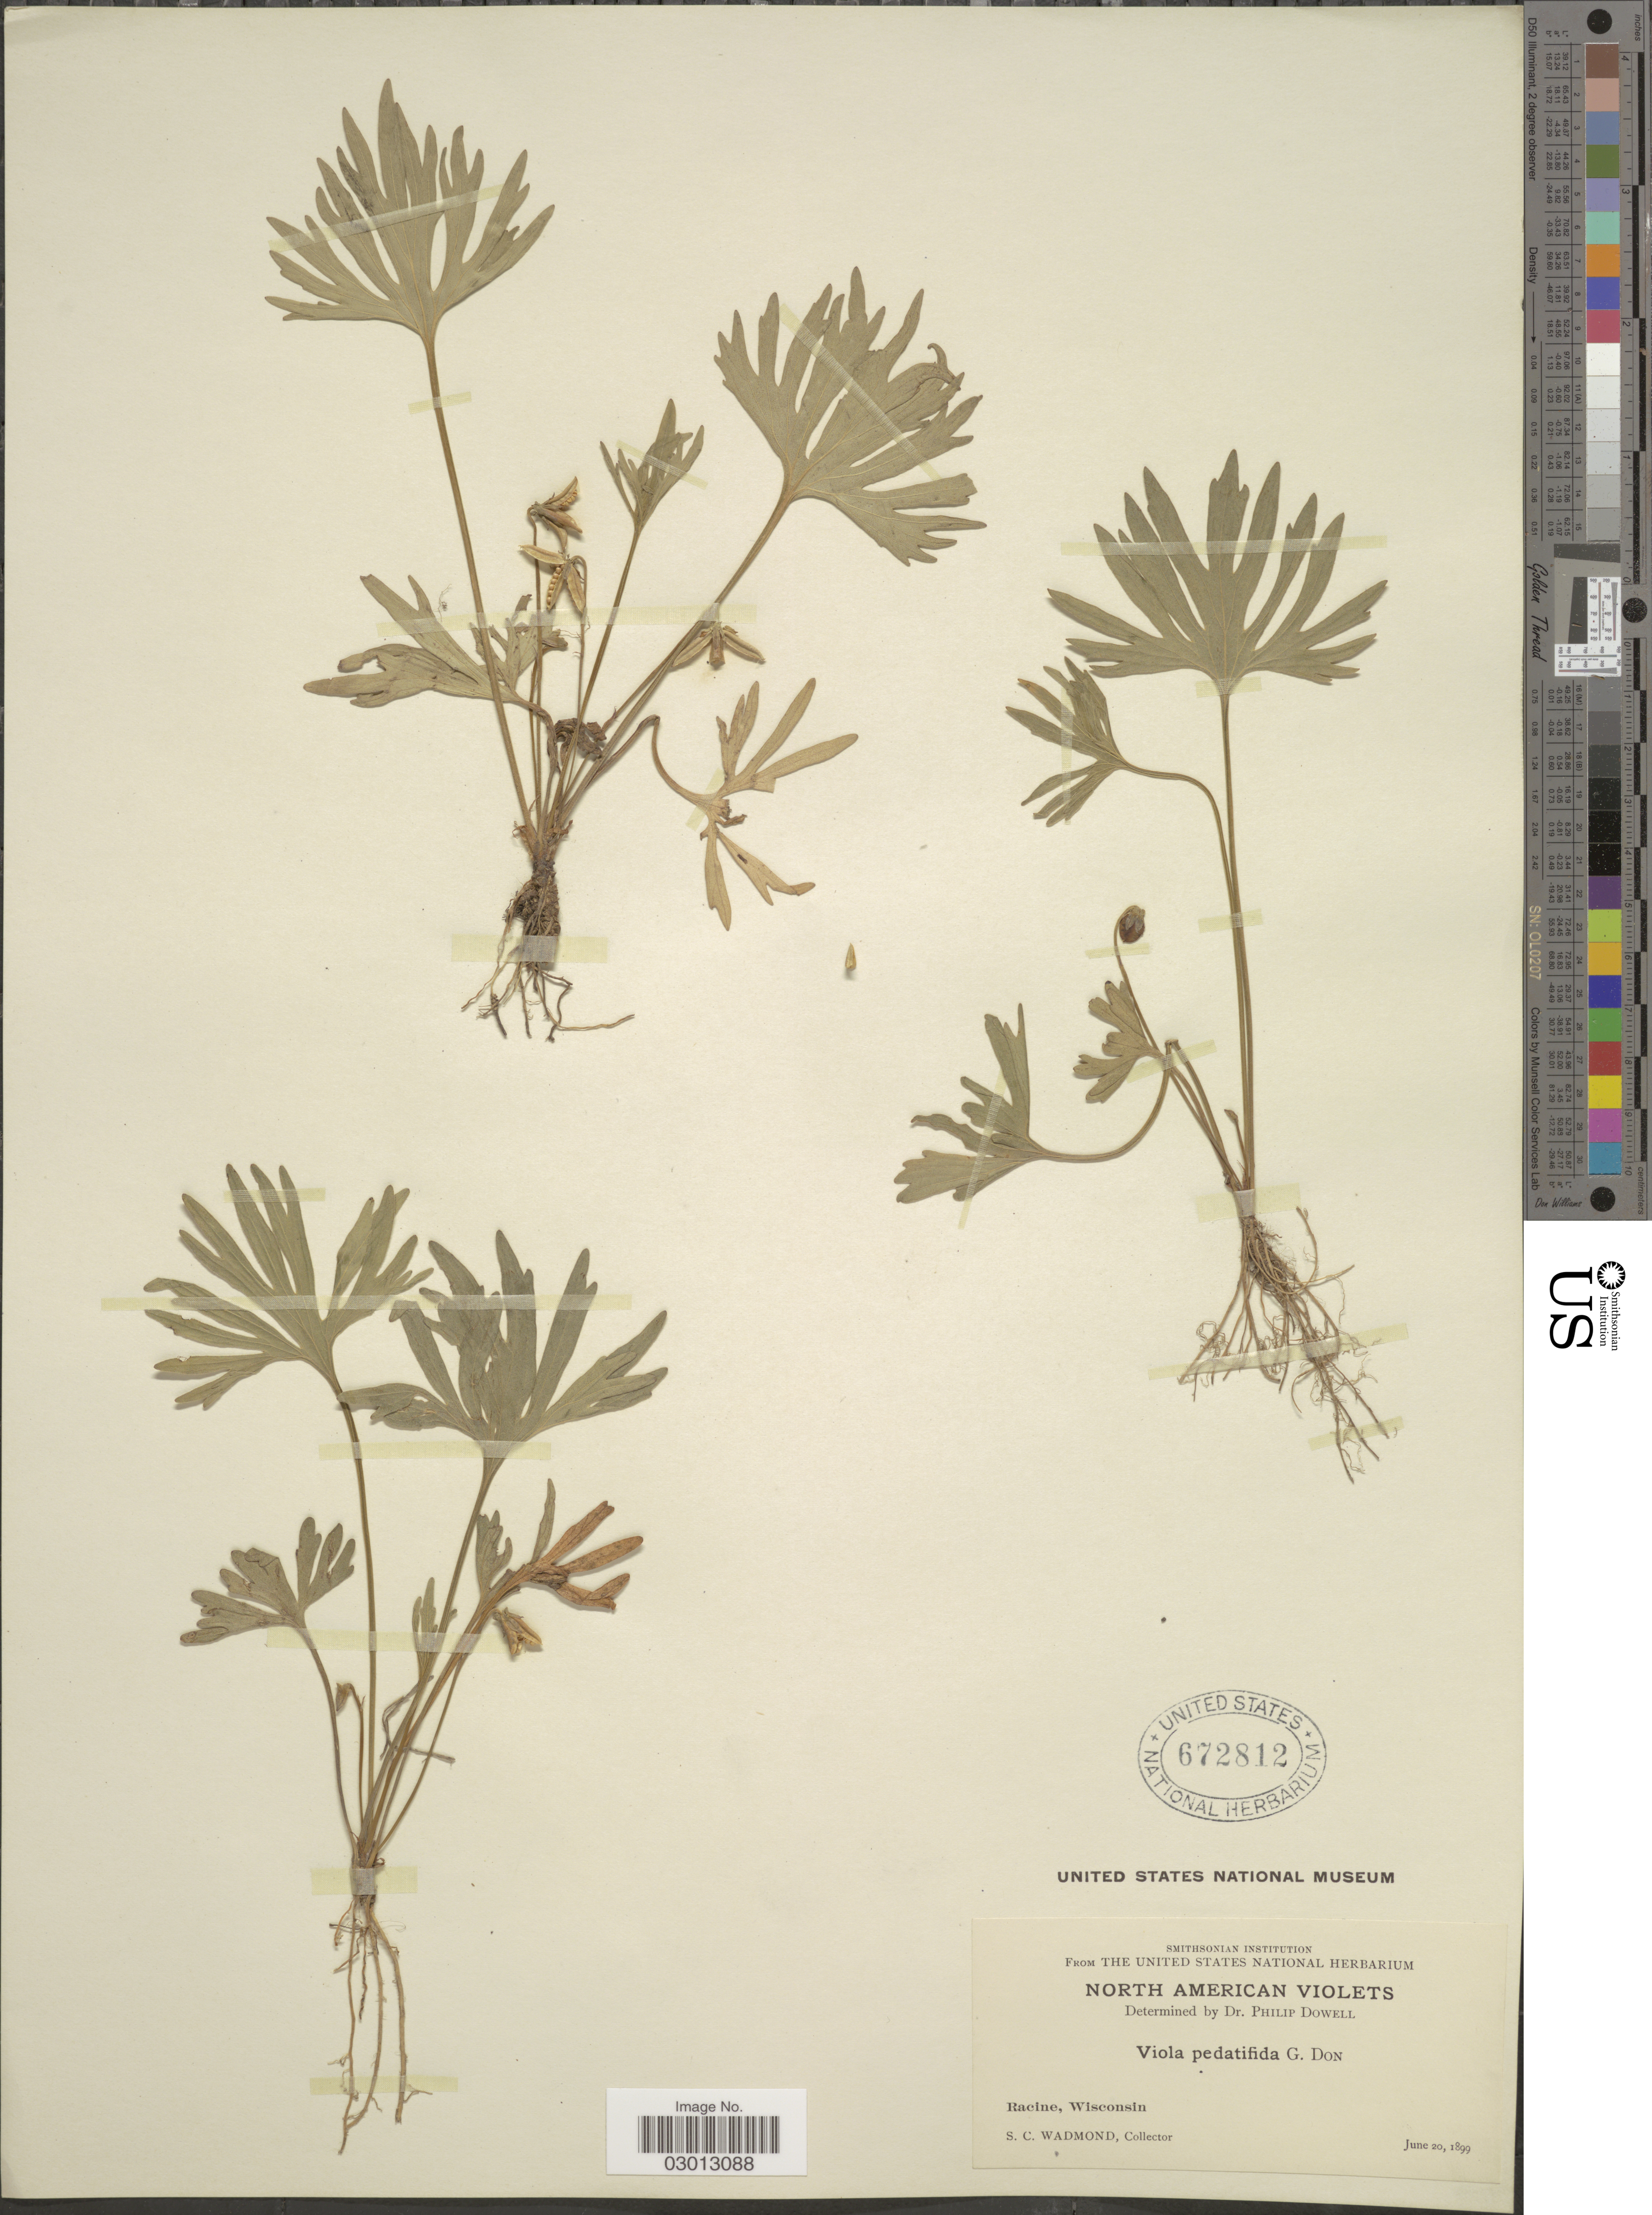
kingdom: Plantae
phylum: Tracheophyta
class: Magnoliopsida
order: Malpighiales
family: Violaceae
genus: Viola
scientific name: Viola pedatifida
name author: G. Don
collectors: S. Wadmond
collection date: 1899-06-20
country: United States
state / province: Wisconsin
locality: Racine.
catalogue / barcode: US 672812